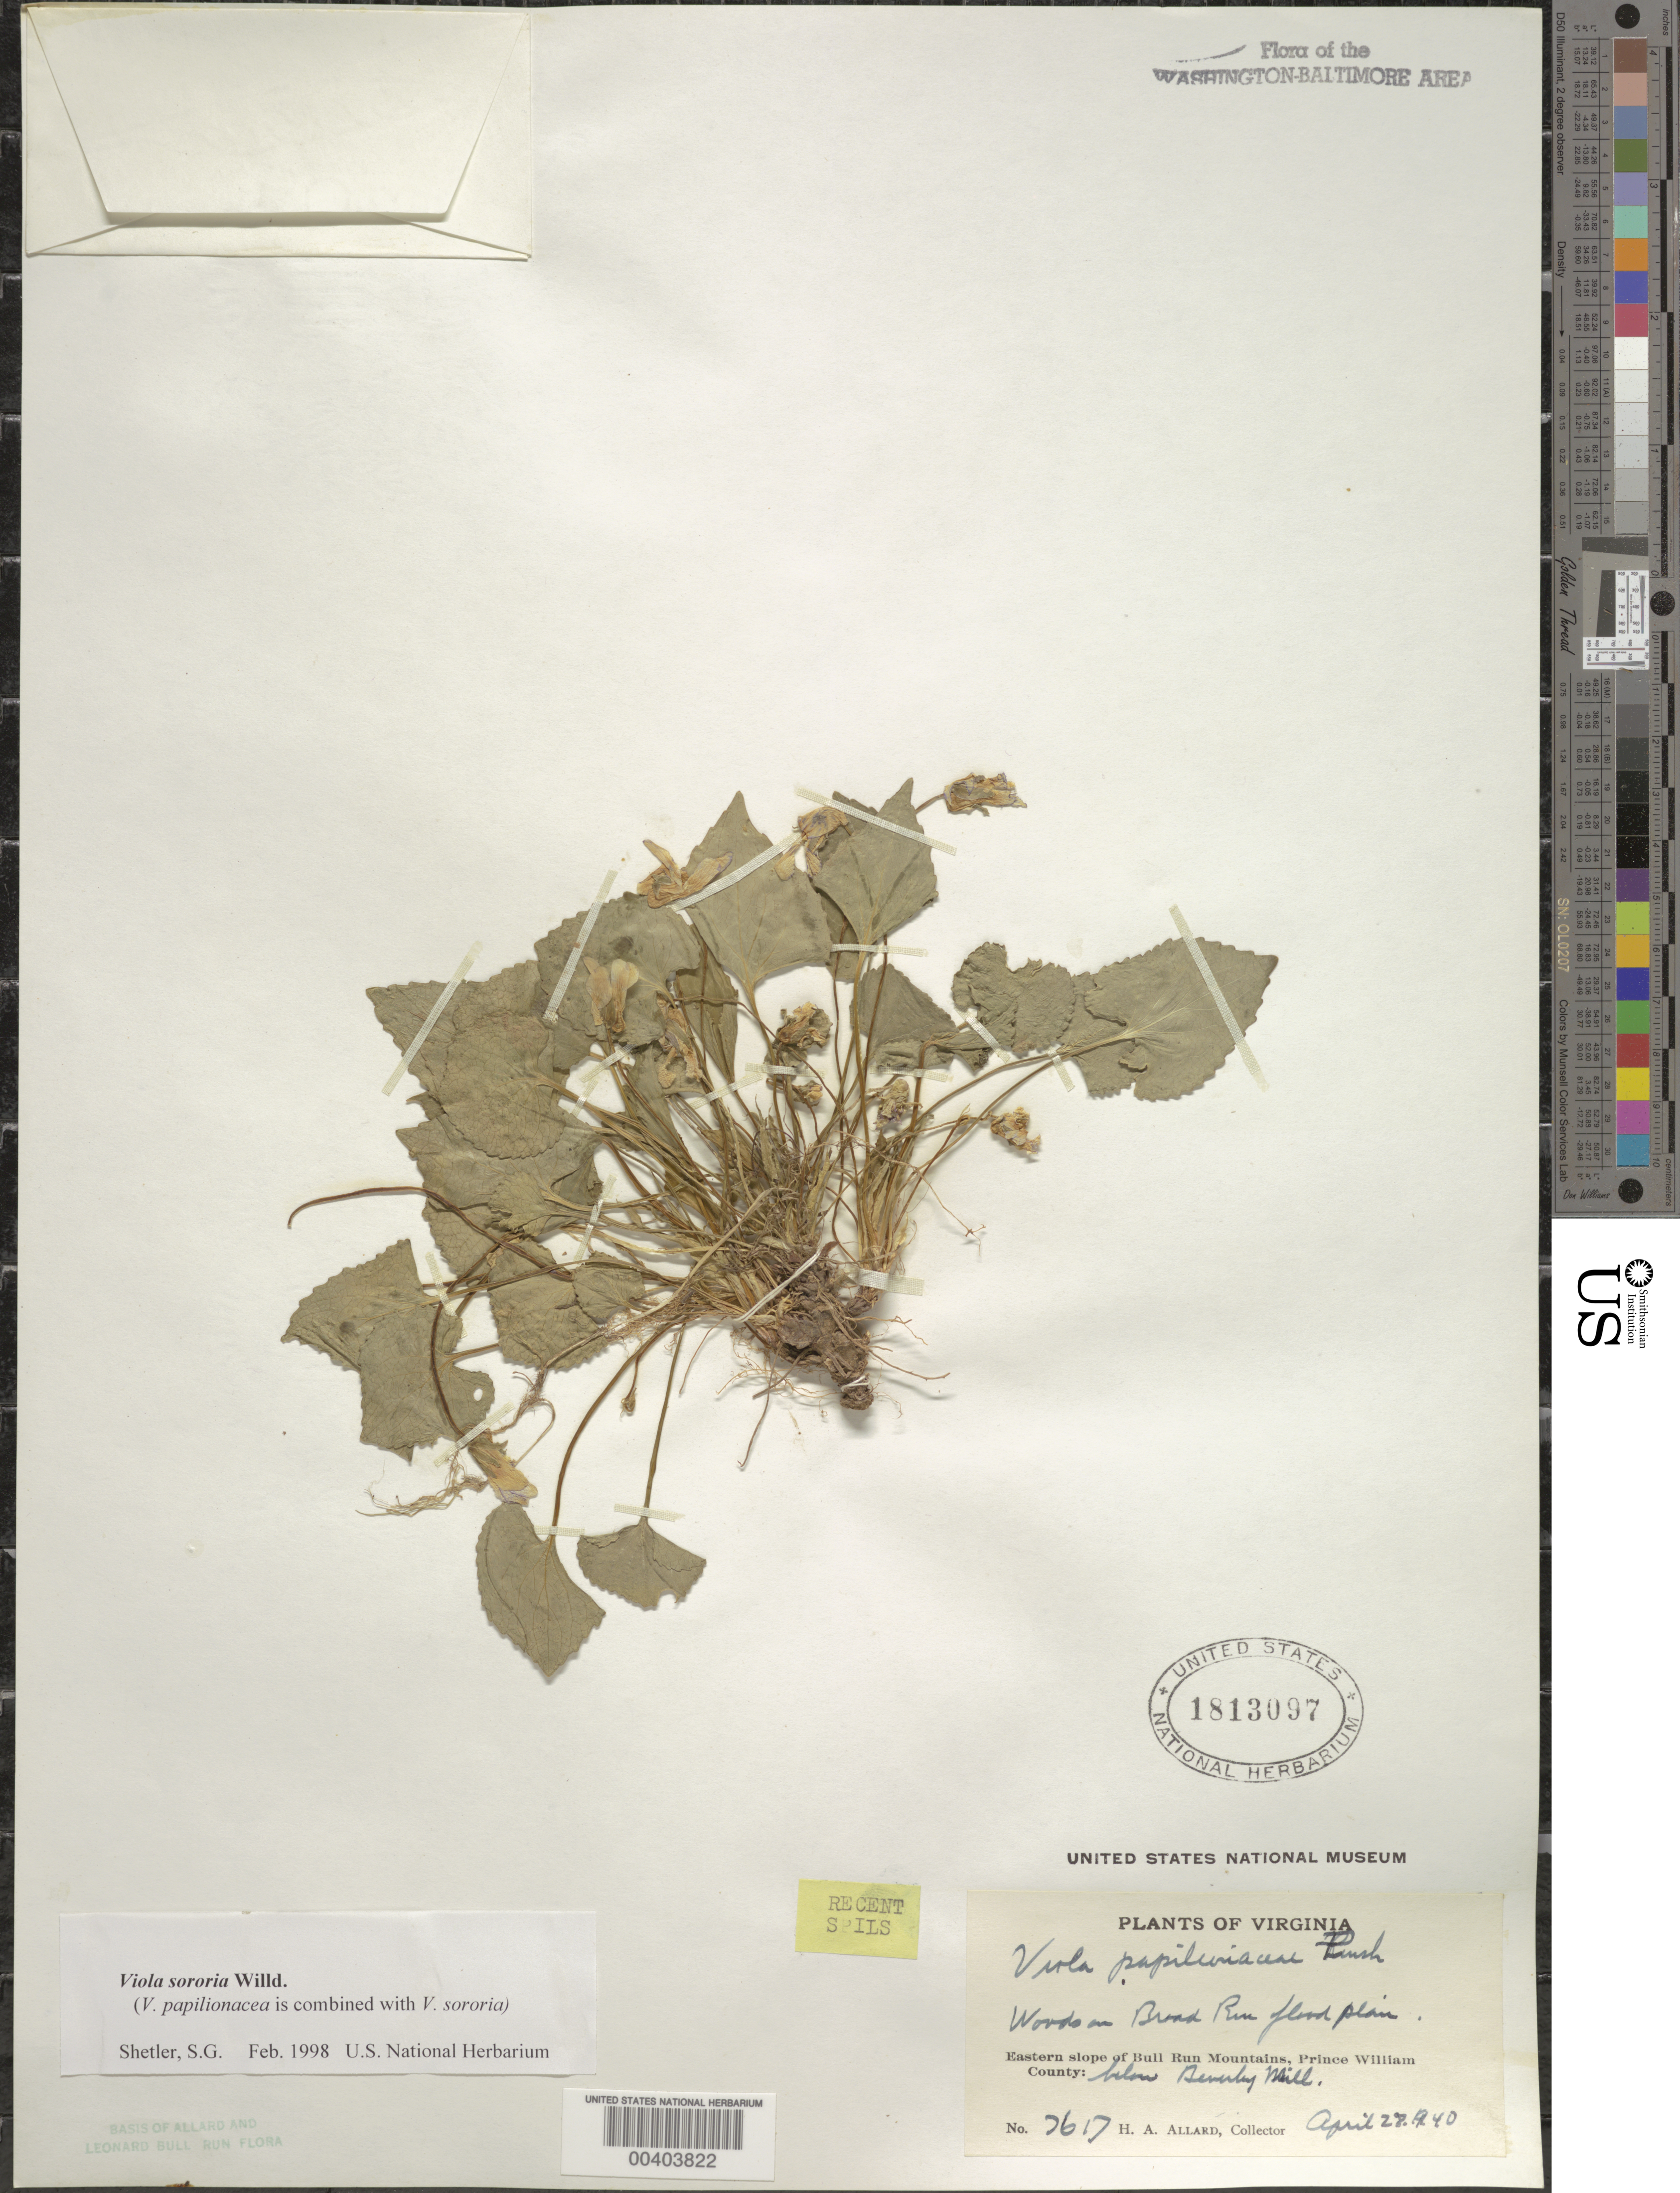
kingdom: Plantae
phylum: Tracheophyta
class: Magnoliopsida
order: Malpighiales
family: Violaceae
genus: Viola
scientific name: Viola sororia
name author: Willd.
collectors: H. A. Allard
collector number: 7617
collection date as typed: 28 Apr 1940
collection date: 1940-04-28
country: United States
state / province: Virginia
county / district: Prince William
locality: Broad Run below Beverley Mill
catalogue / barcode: US 1813097